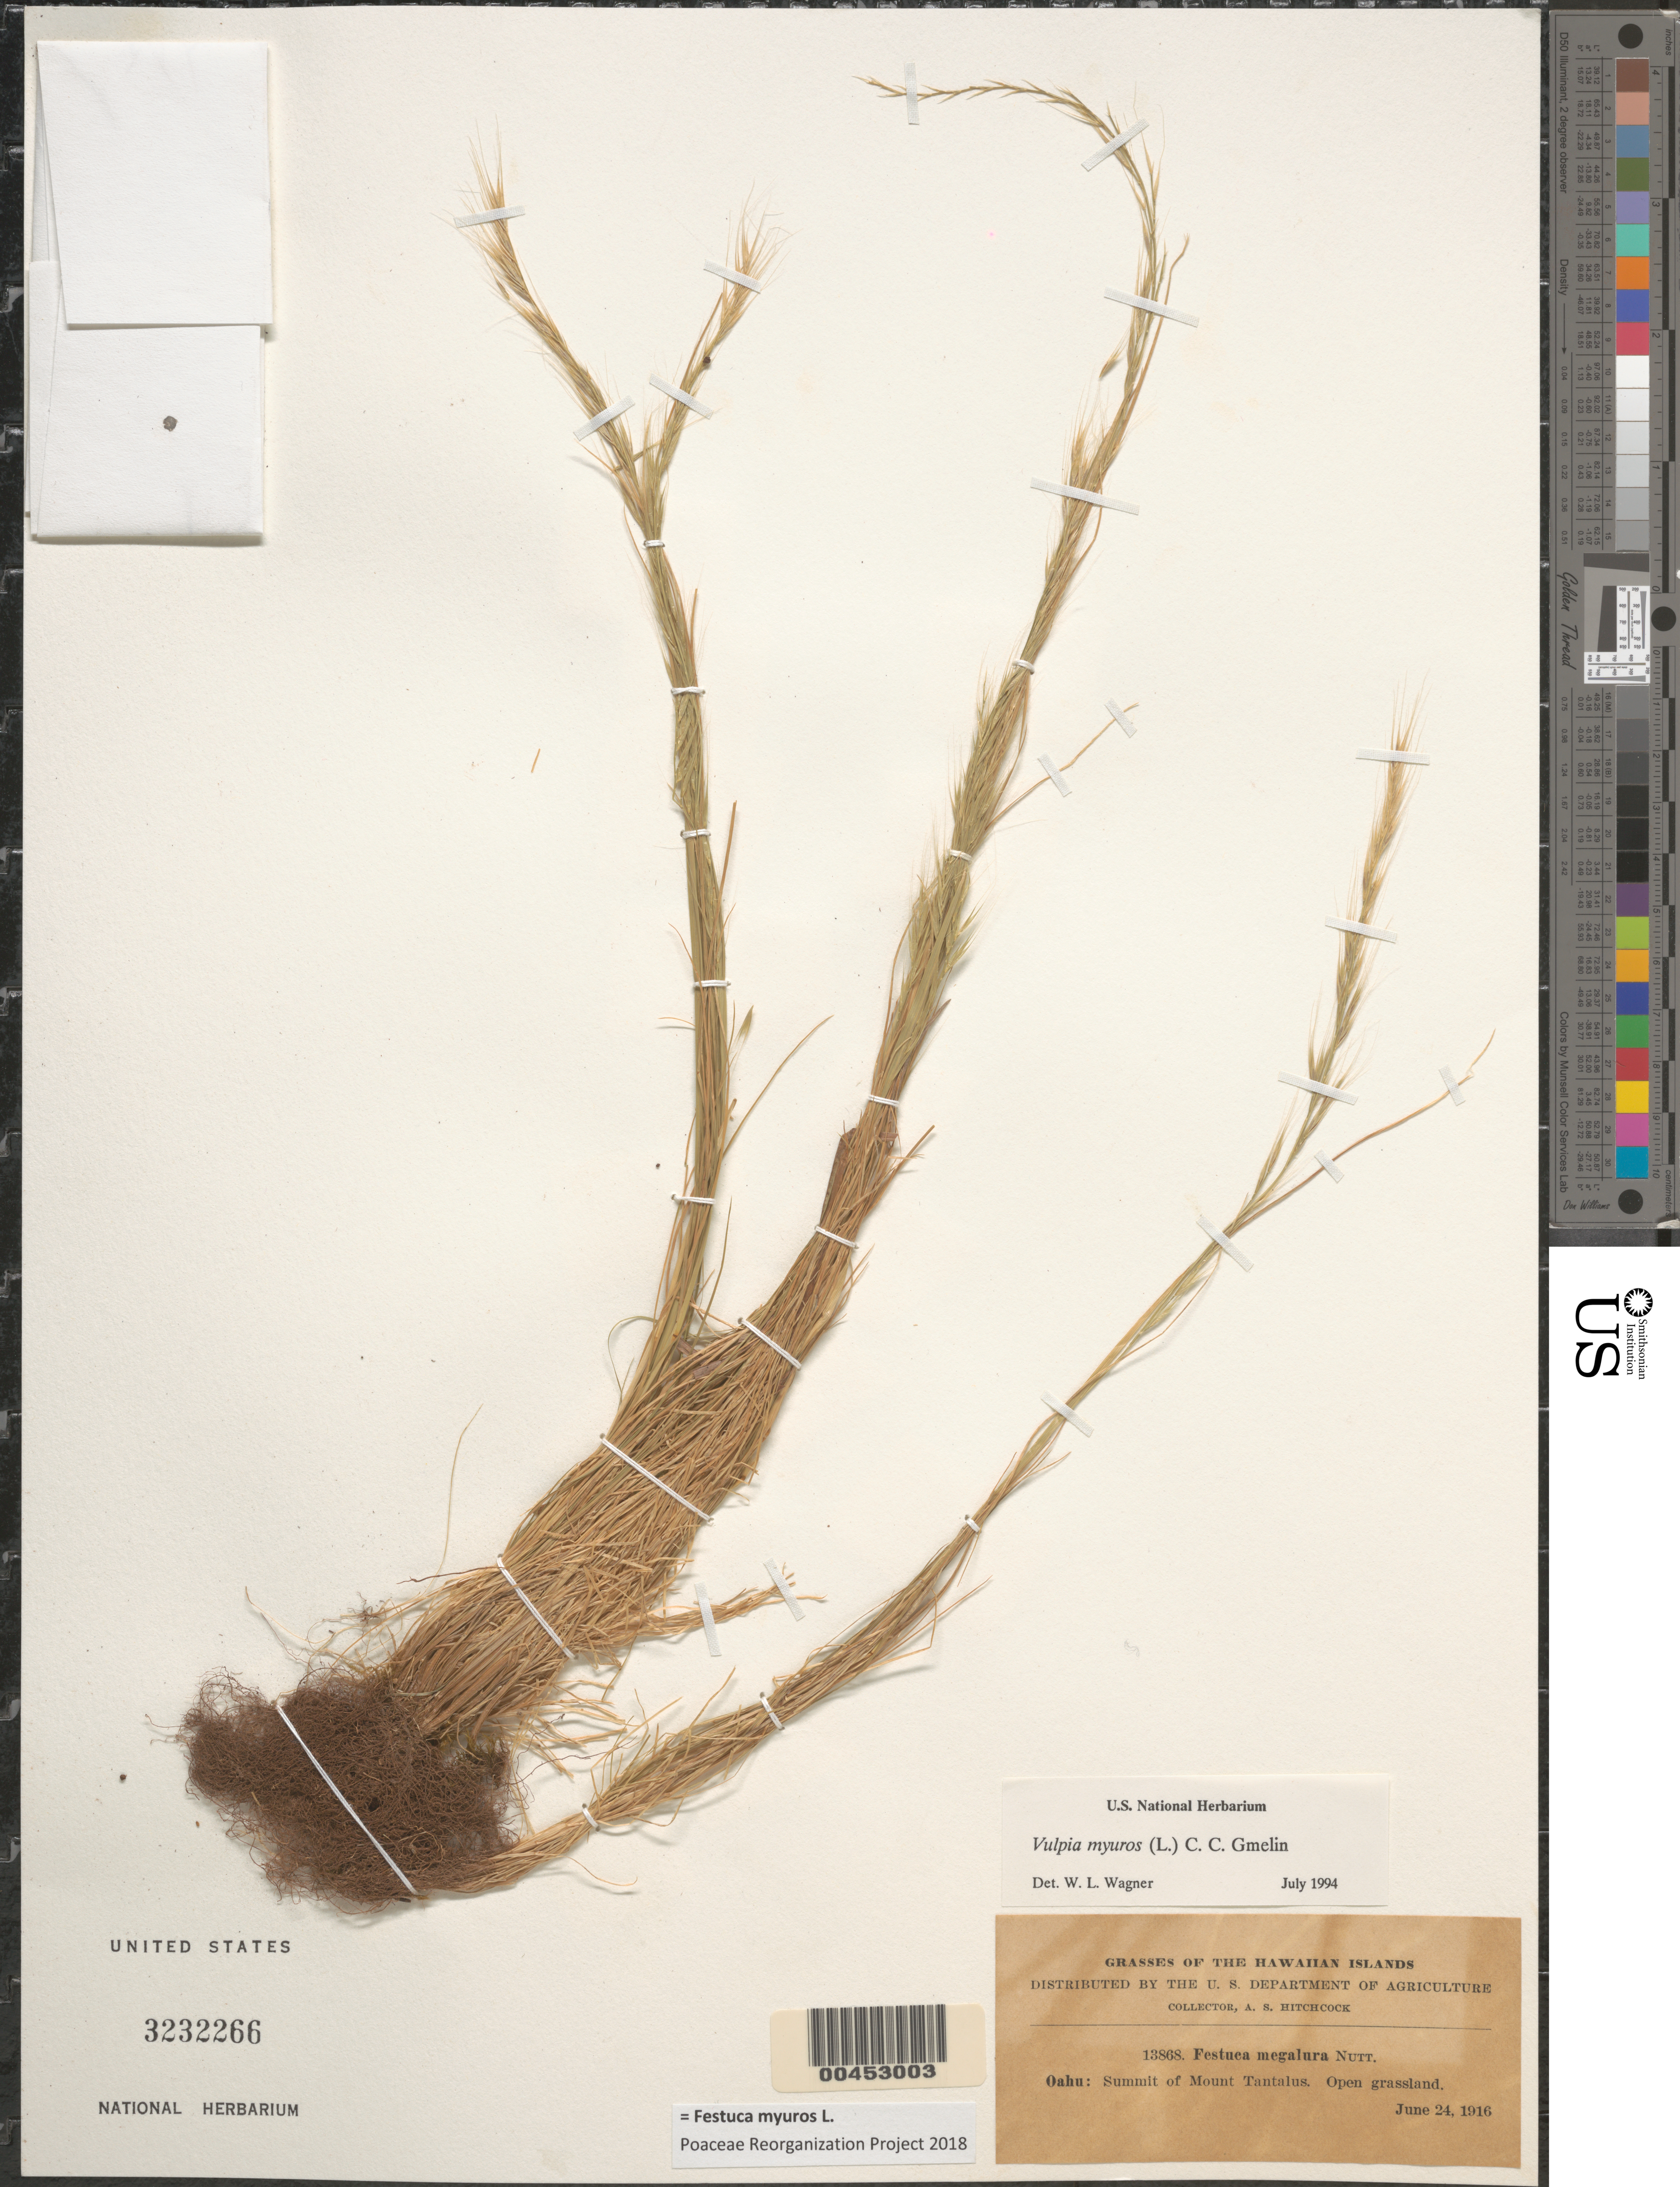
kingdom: Plantae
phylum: Tracheophyta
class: Liliopsida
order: Poales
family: Poaceae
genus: Festuca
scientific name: Festuca myuros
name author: L.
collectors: A. S. Hitchcock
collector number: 13868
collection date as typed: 24 Jun 1916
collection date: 1916-06-24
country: United States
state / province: Hawaii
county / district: Honolulu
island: Oahu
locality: Summit of Mt Tantalus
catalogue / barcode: US 3232266